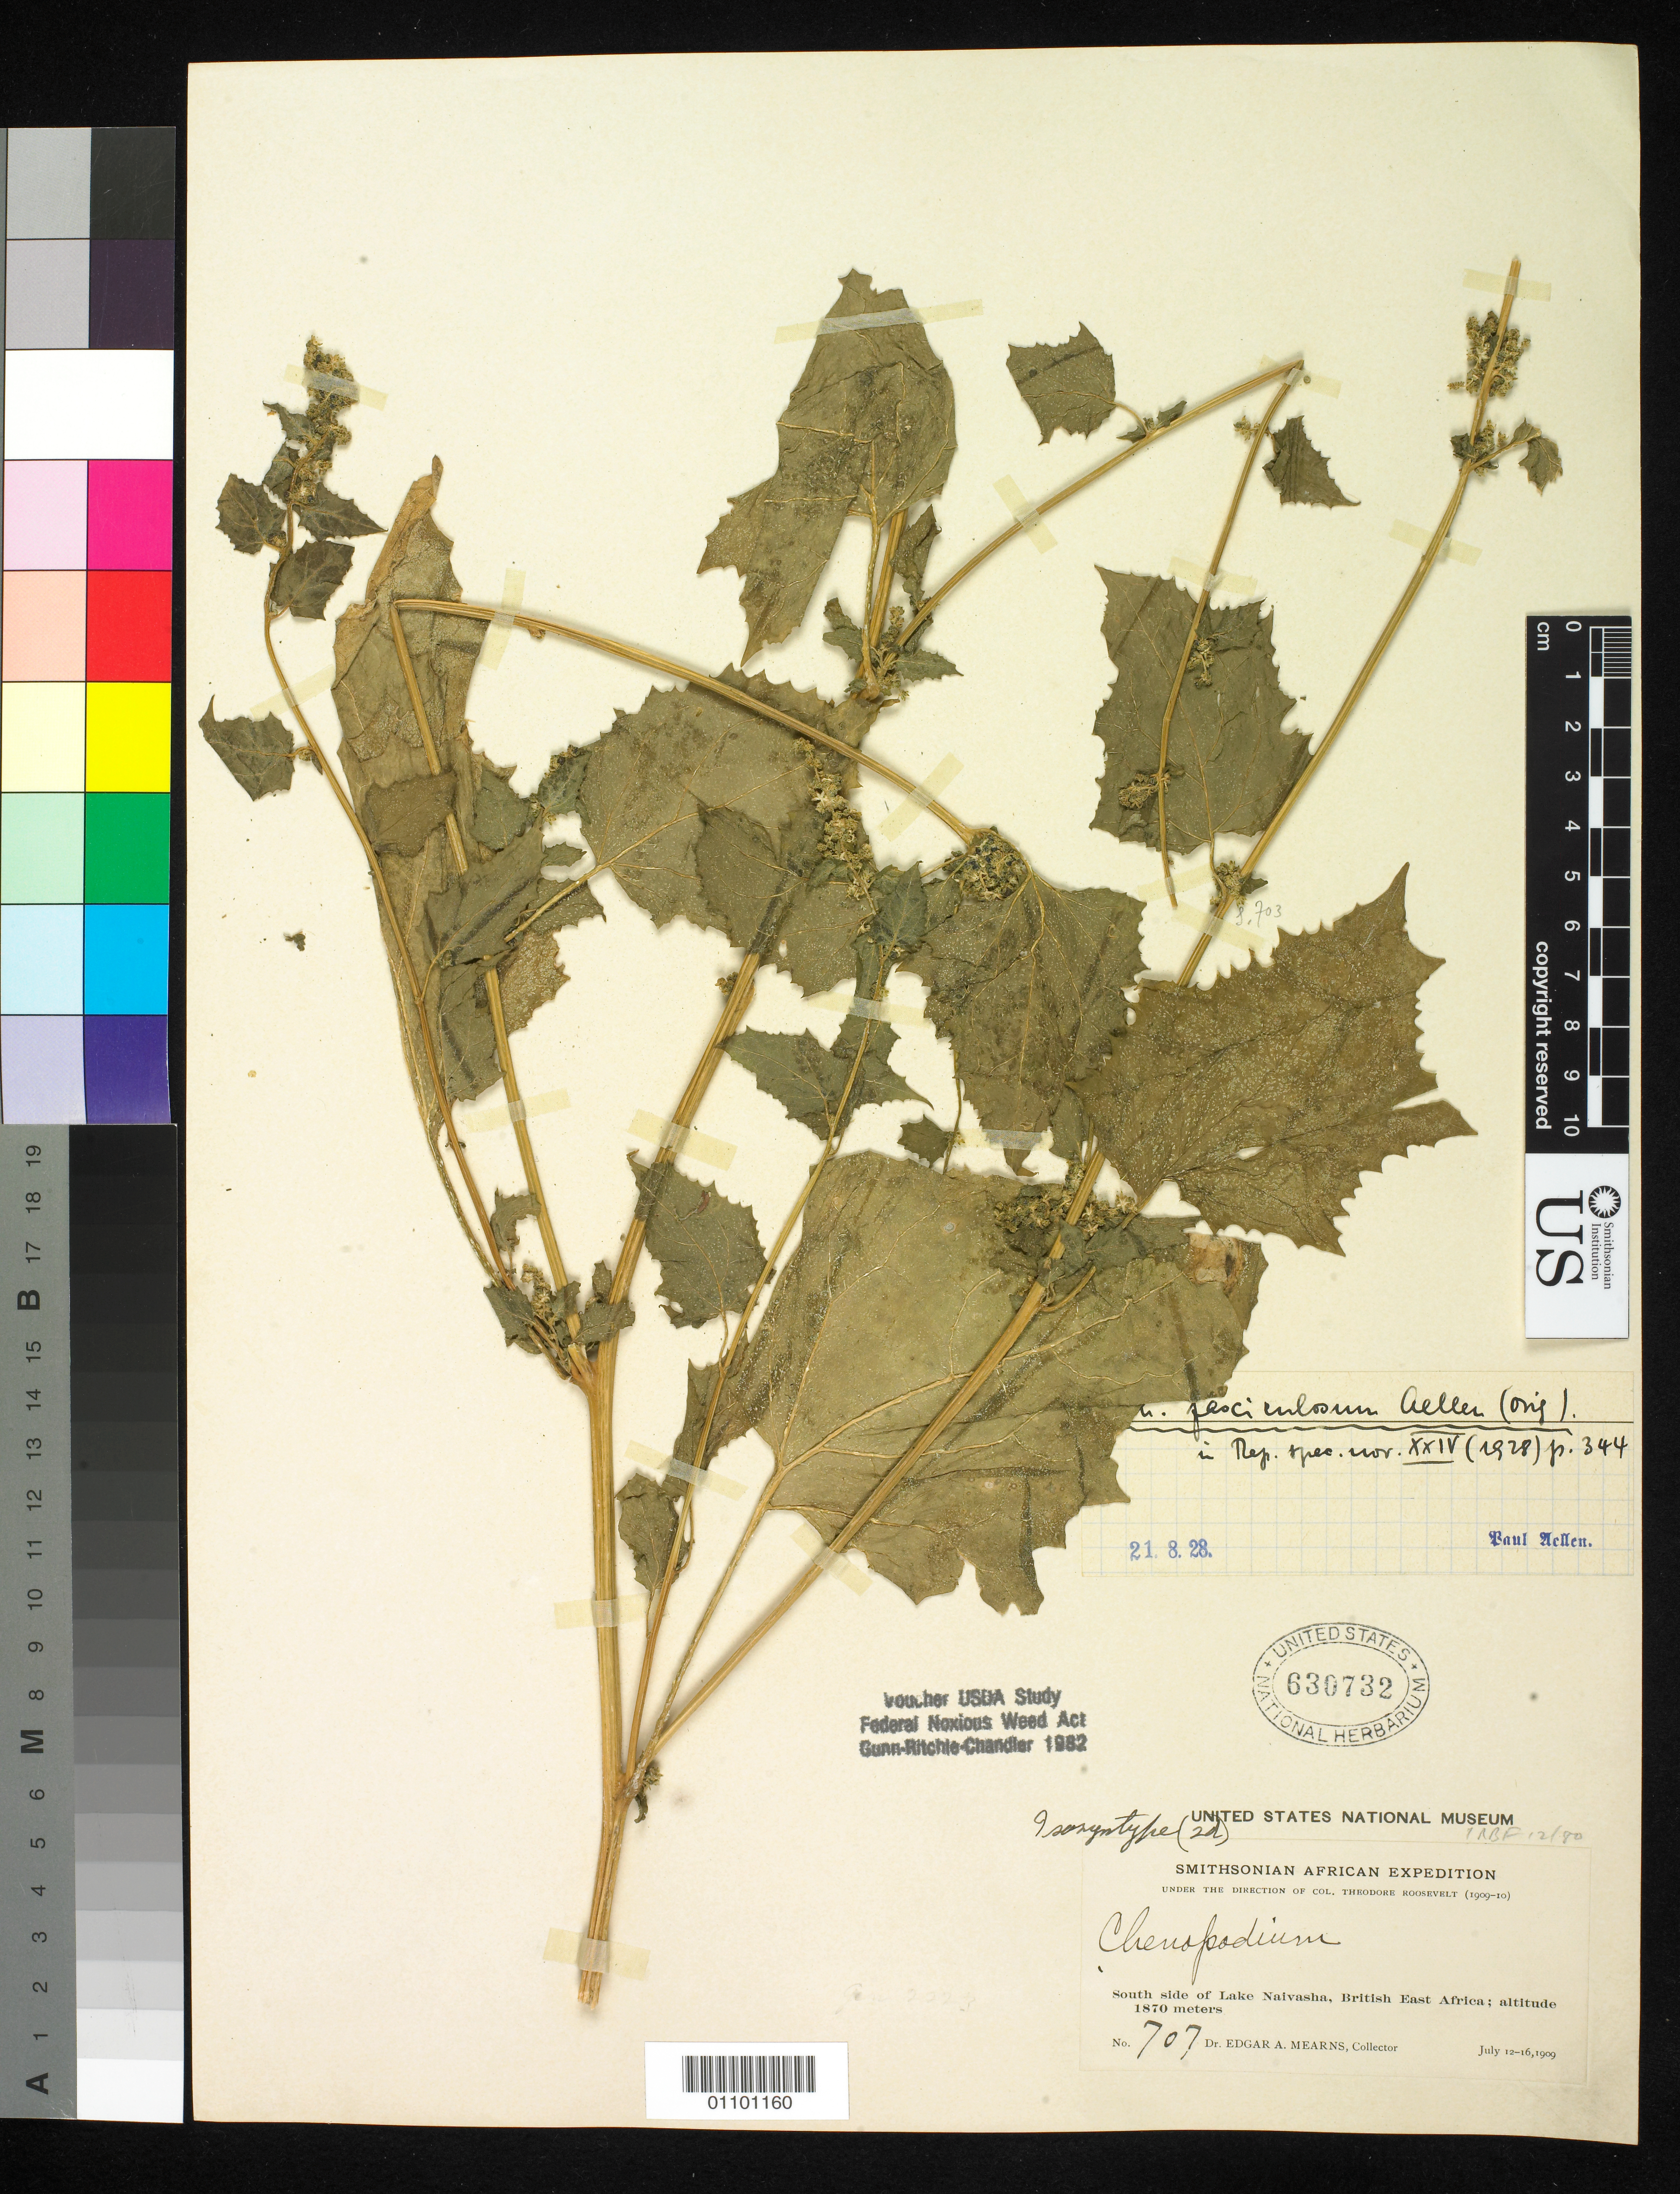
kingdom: Plantae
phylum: Tracheophyta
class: Magnoliopsida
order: Caryophyllales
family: Amaranthaceae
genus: Chenopodium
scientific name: Chenopodium fasciculosum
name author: Aellen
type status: Isosyntype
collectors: E. A. Mearns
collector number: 707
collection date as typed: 12 Jul 1909 to 16 Jul 1909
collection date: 1909-07-12/1909-07-16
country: Kenya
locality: South side of Lake Naivasha.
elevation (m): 1870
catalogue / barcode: US 630732